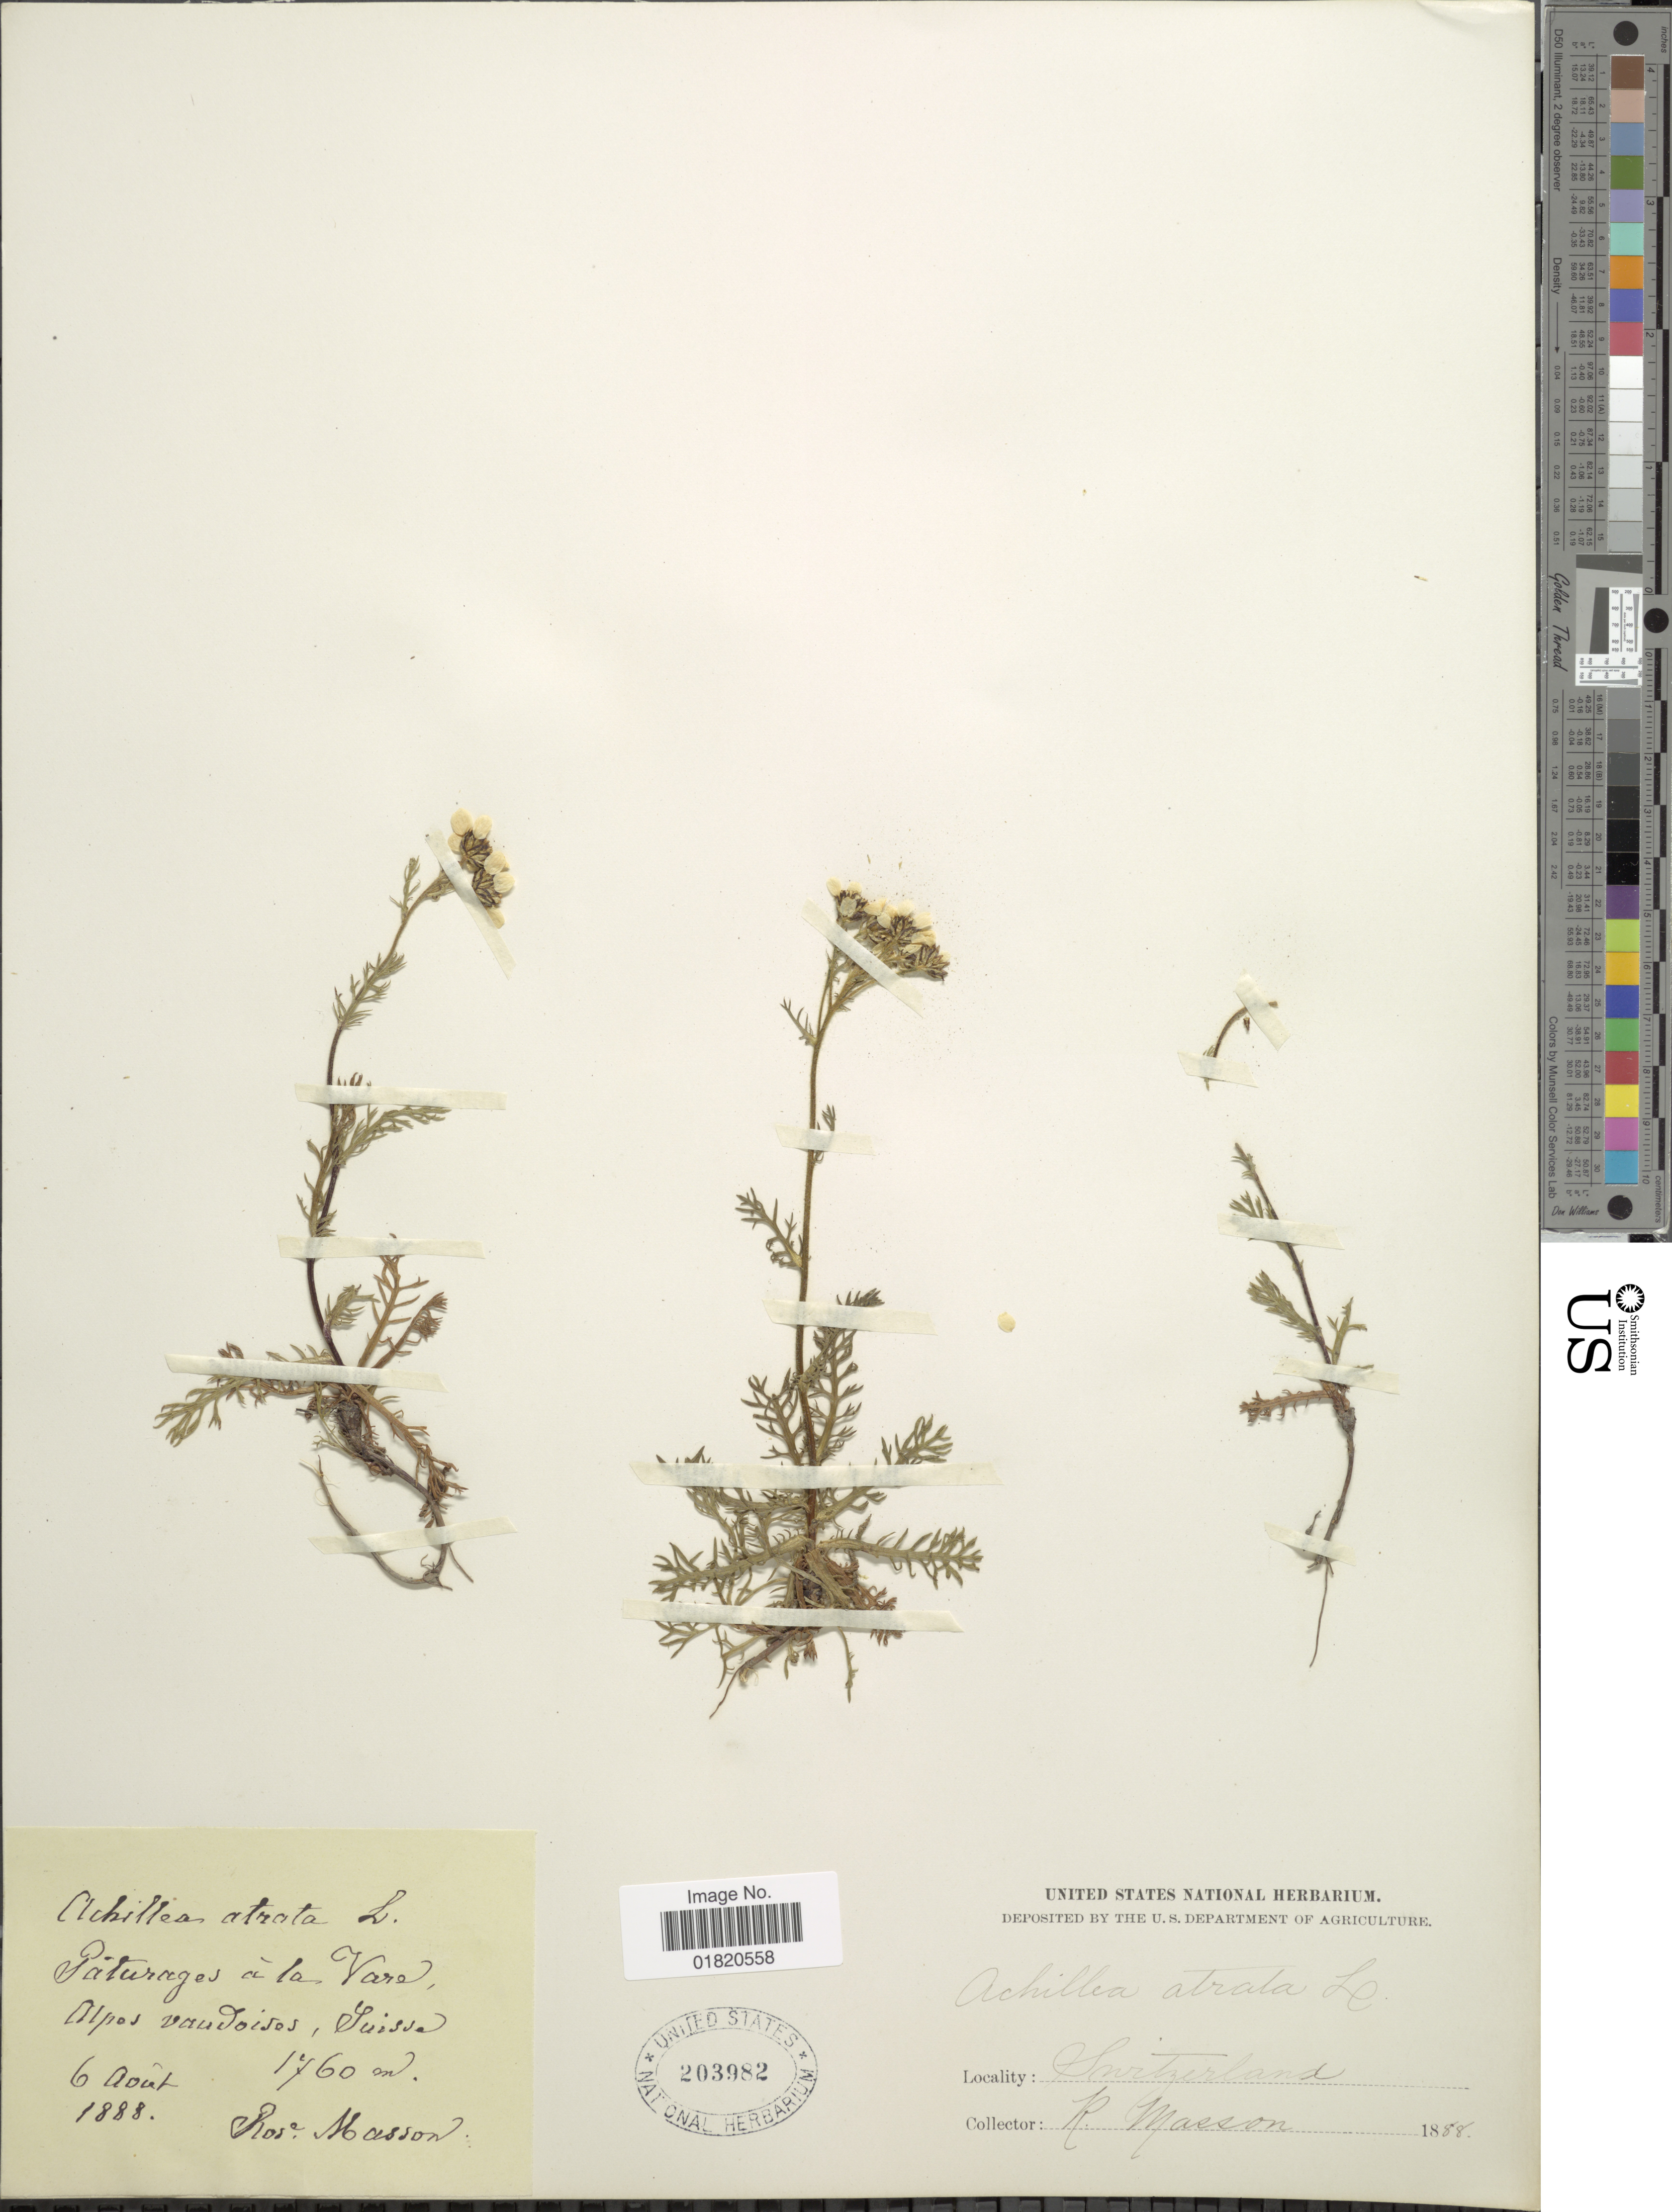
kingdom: Plantae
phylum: Tracheophyta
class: Magnoliopsida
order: Asterales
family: Asteraceae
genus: Achillea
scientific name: Achillea atrata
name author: L.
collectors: R. Masson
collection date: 1888-08-06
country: Switzerland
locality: Vase, Alpos vandoises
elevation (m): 1760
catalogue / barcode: US 203982